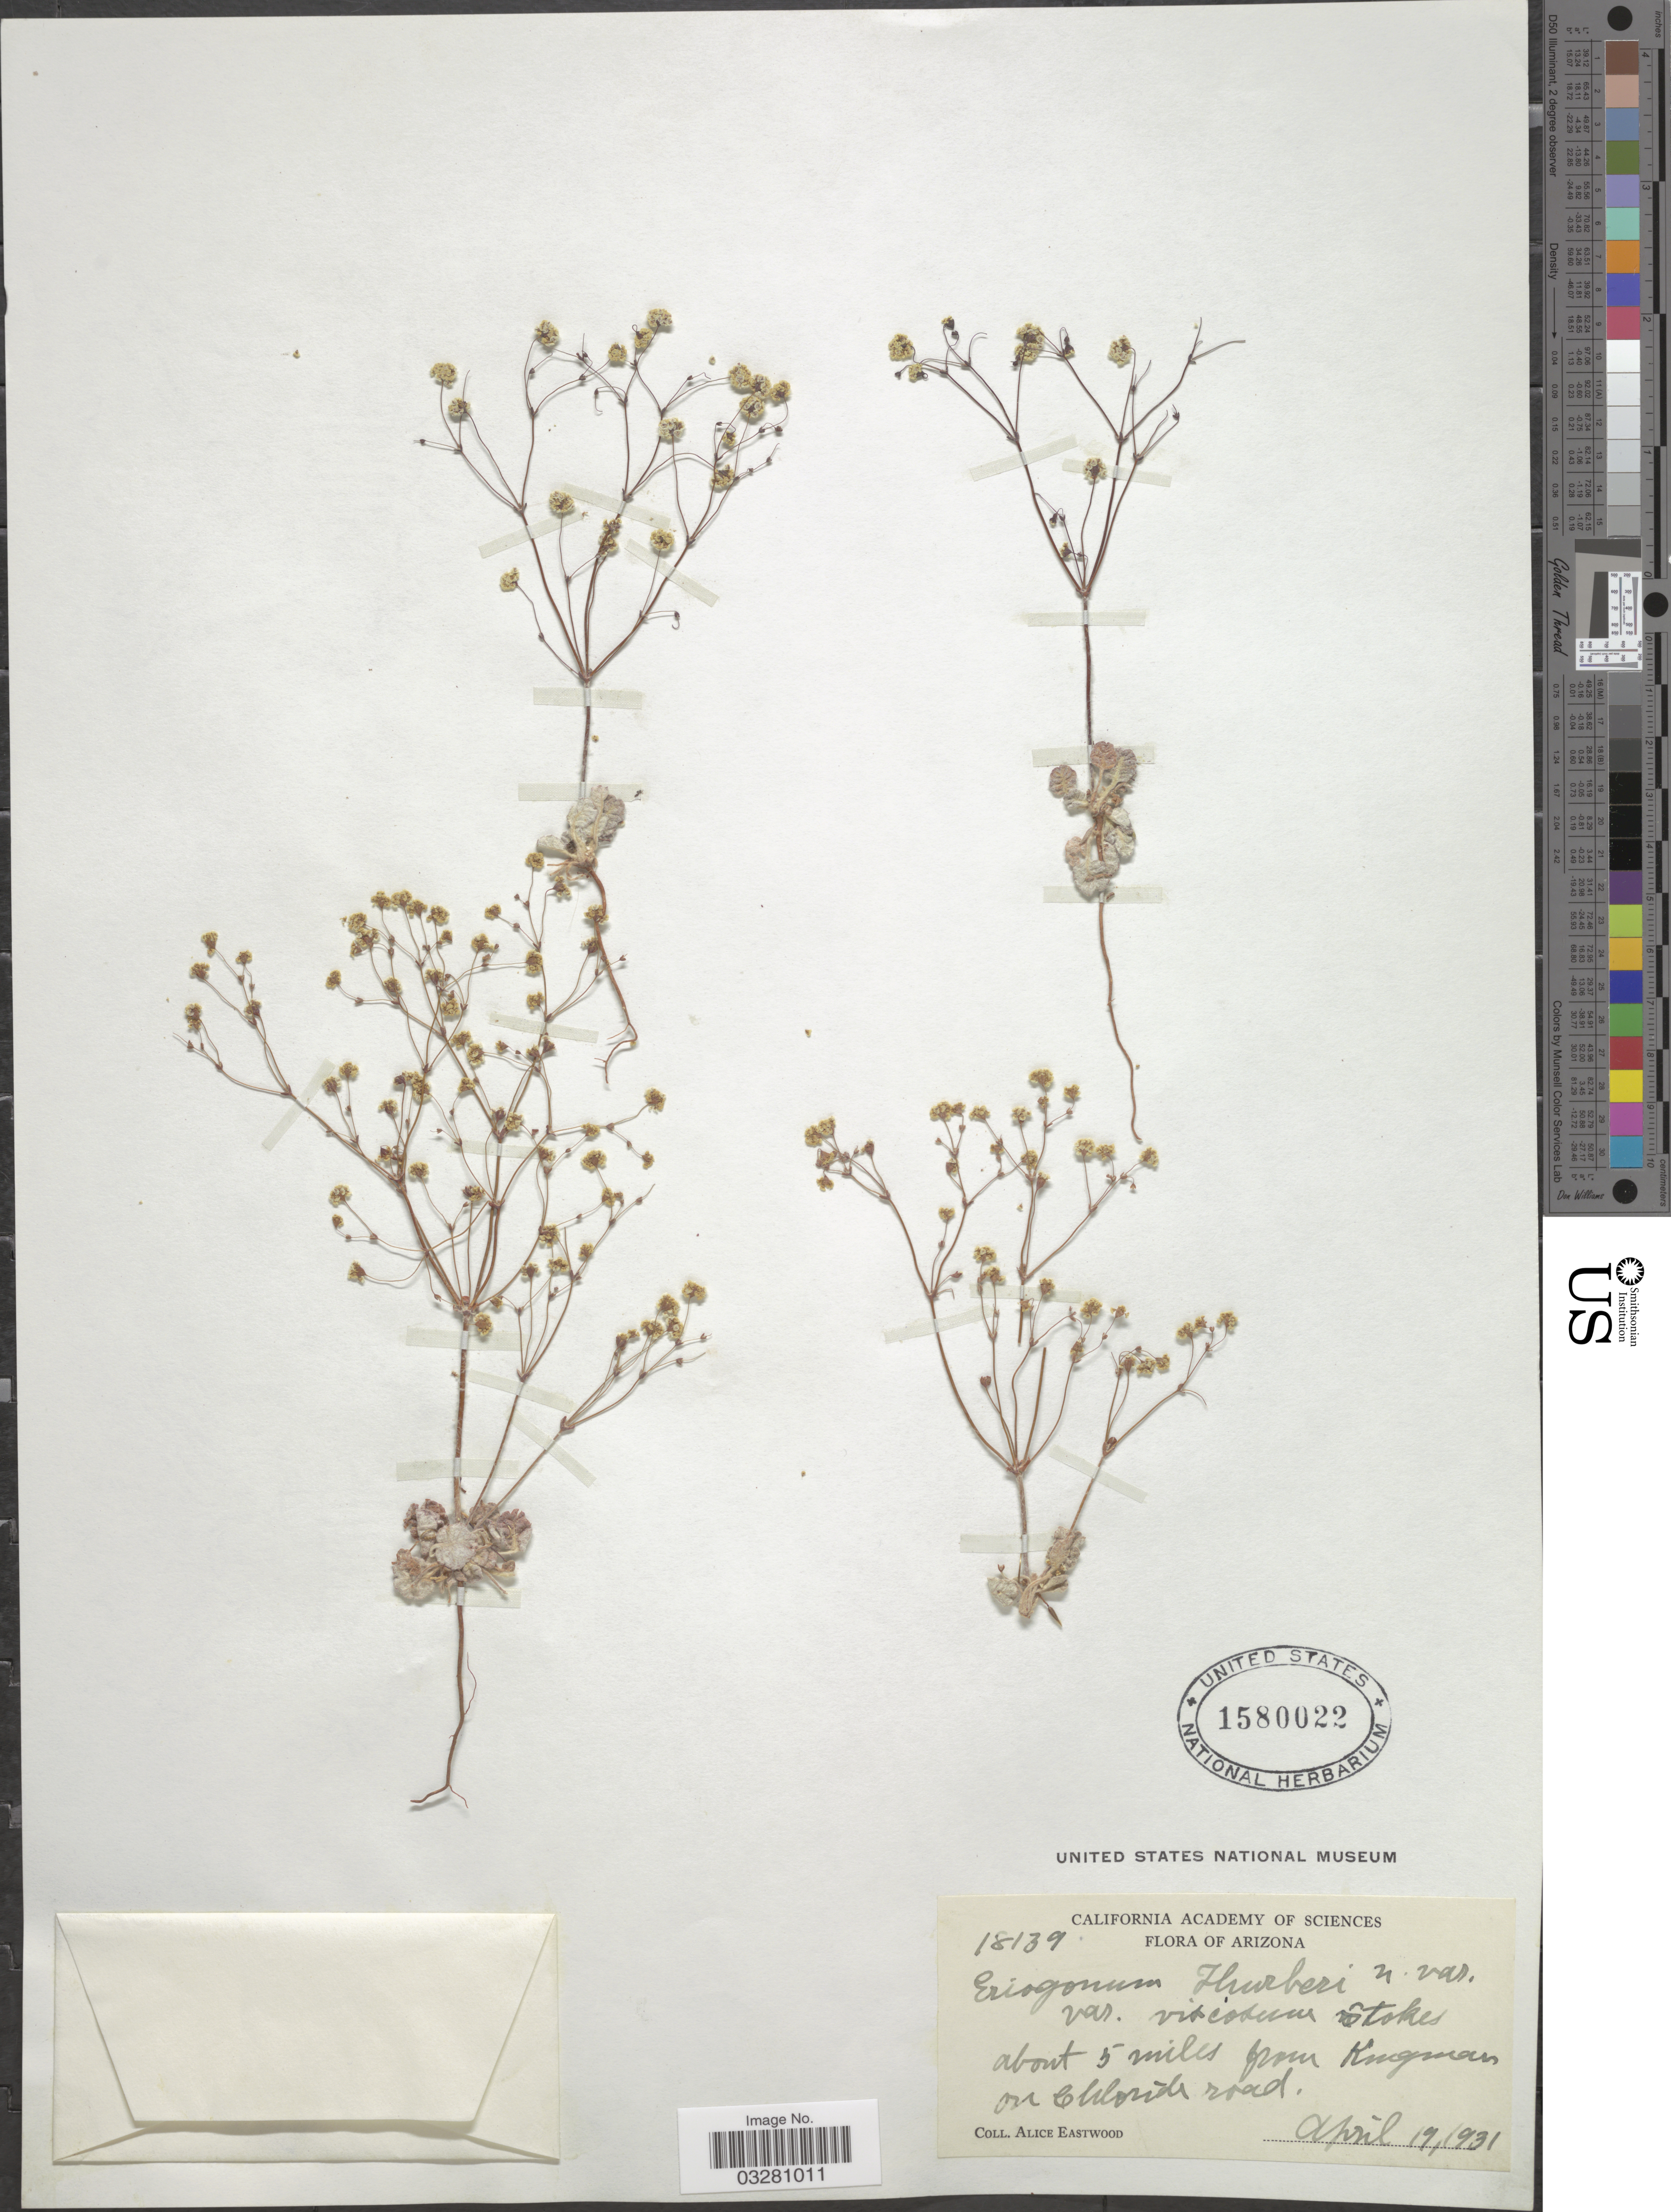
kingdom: Plantae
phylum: Tracheophyta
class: Magnoliopsida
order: Caryophyllales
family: Polygonaceae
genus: Eriogonum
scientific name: Eriogonum thurberi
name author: Torr.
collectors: A. Eastwood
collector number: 18139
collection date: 1931-04-19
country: United States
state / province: Arizona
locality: About 5 miles from Kingman on Chloride road.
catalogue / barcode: US 1580022